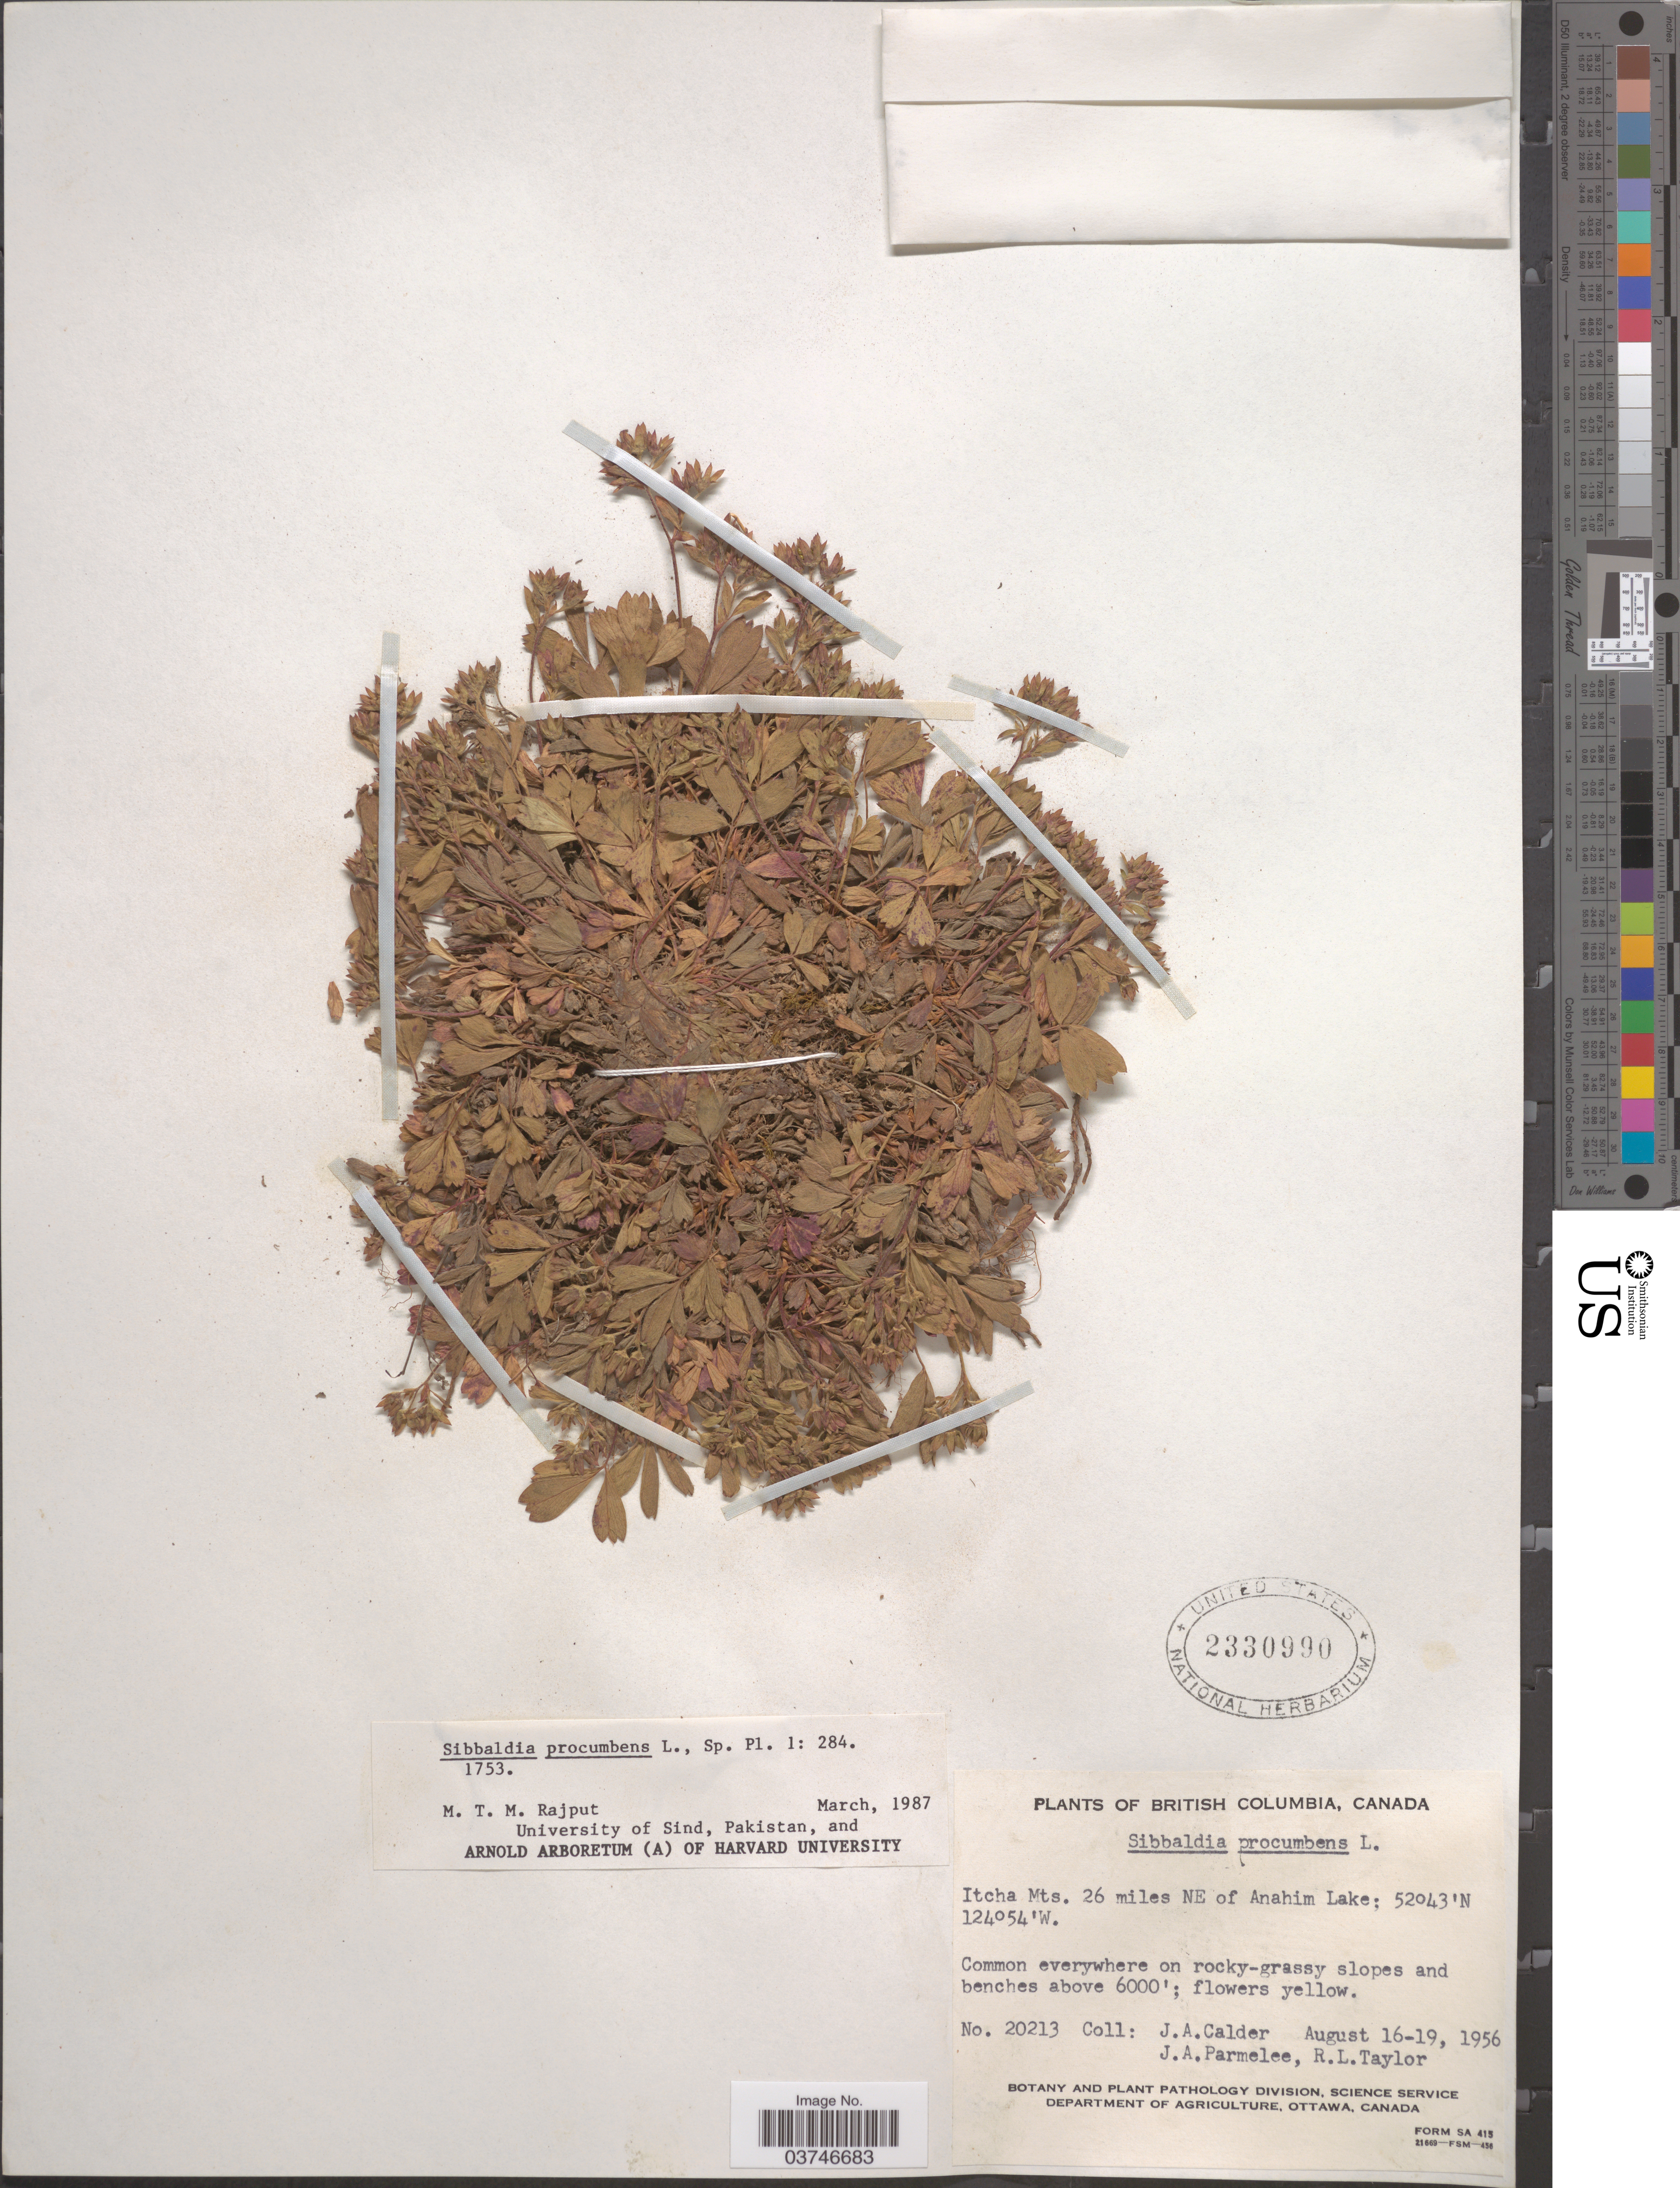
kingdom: Plantae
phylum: Tracheophyta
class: Magnoliopsida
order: Rosales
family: Rosaceae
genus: Sibbaldia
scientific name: Sibbaldia procumbens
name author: L.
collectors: J. A. Calder, J. A. Parmelee & R. Taylor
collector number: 20213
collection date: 1956-08-16/1956-08-19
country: Canada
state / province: British Columbia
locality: Itcha Mts. 26 miles NE of Anahim Lake.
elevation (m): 1829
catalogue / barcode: US 2330990